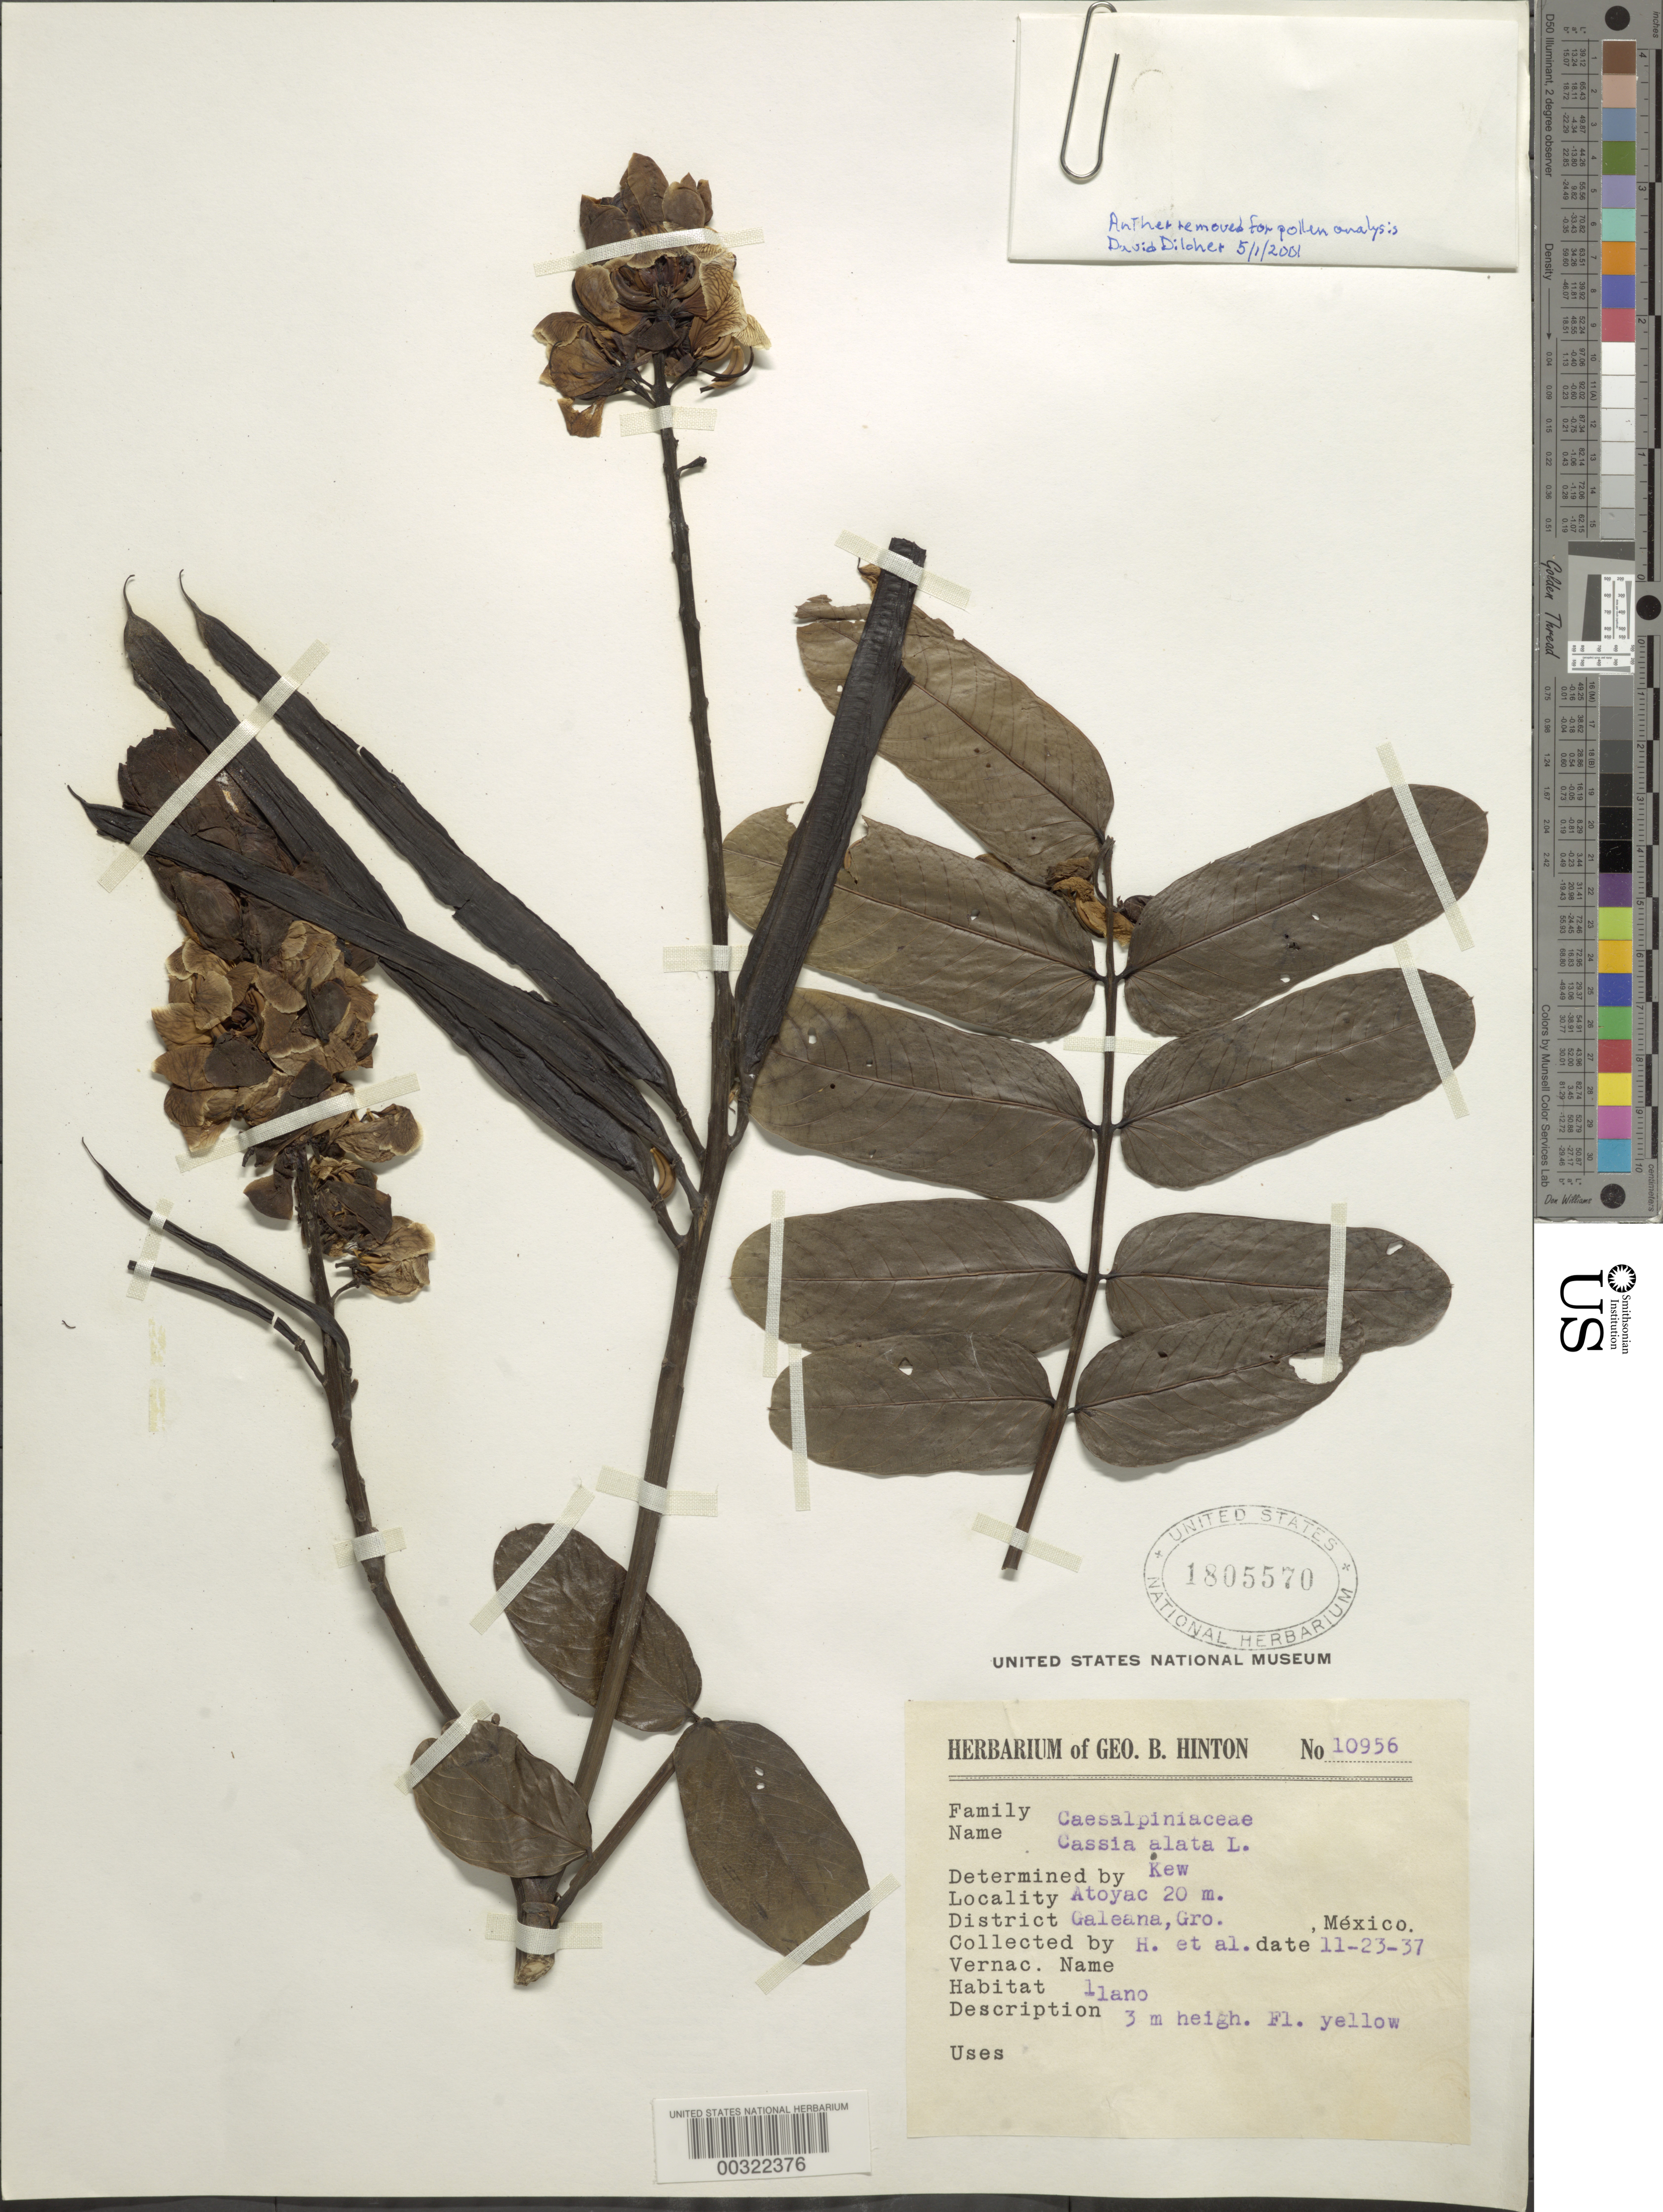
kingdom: Plantae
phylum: Tracheophyta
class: Magnoliopsida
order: Fabales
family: Fabaceae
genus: Senna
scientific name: Senna alata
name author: (L.) Roxb.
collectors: G. B. Hinton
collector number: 10956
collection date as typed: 23 Nov 1937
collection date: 1937-11-23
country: Mexico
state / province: Guerrero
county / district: Tecpan De Galeana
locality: Galeana mun. (?), Atoyac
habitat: Llano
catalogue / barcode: US 1805570